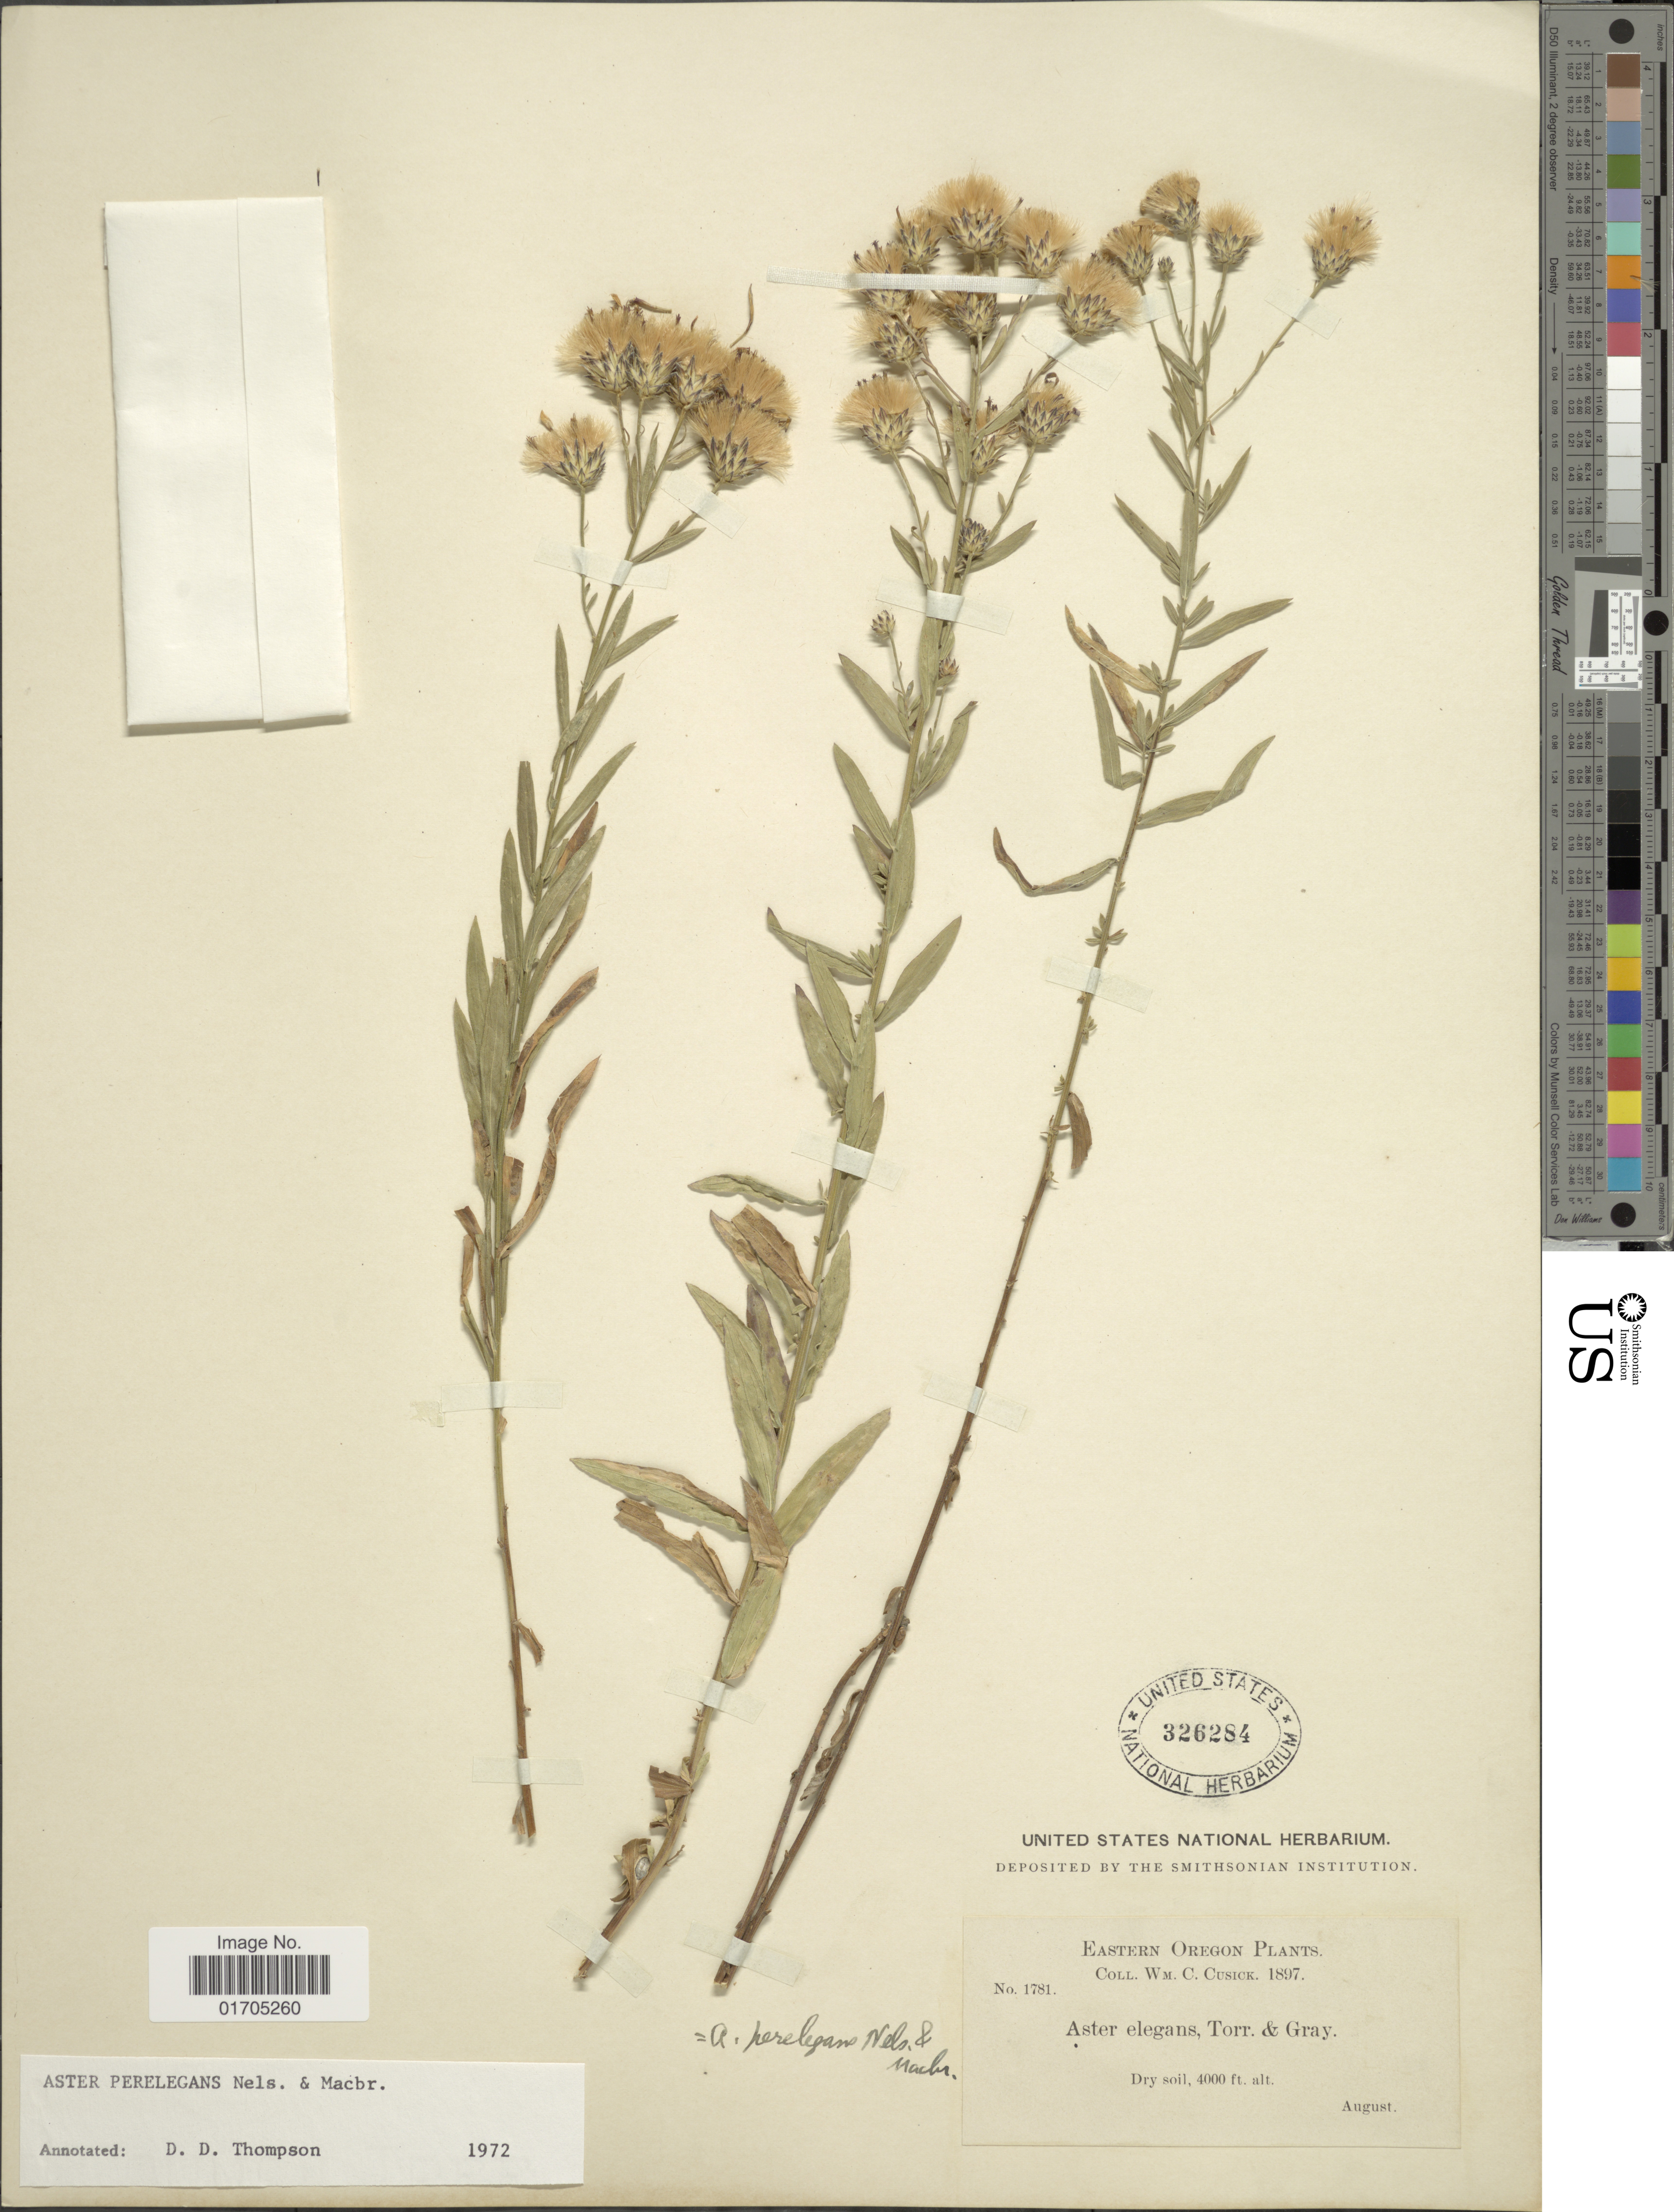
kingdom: Plantae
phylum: Tracheophyta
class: Magnoliopsida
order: Asterales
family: Asteraceae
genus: Eucephalus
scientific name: Eucephalus elegans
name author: Nutt.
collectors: W. C. Cusick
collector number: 1781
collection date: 1897-08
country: United States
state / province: Oregon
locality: Eastern Oregon Plants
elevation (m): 1219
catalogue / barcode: US 326284